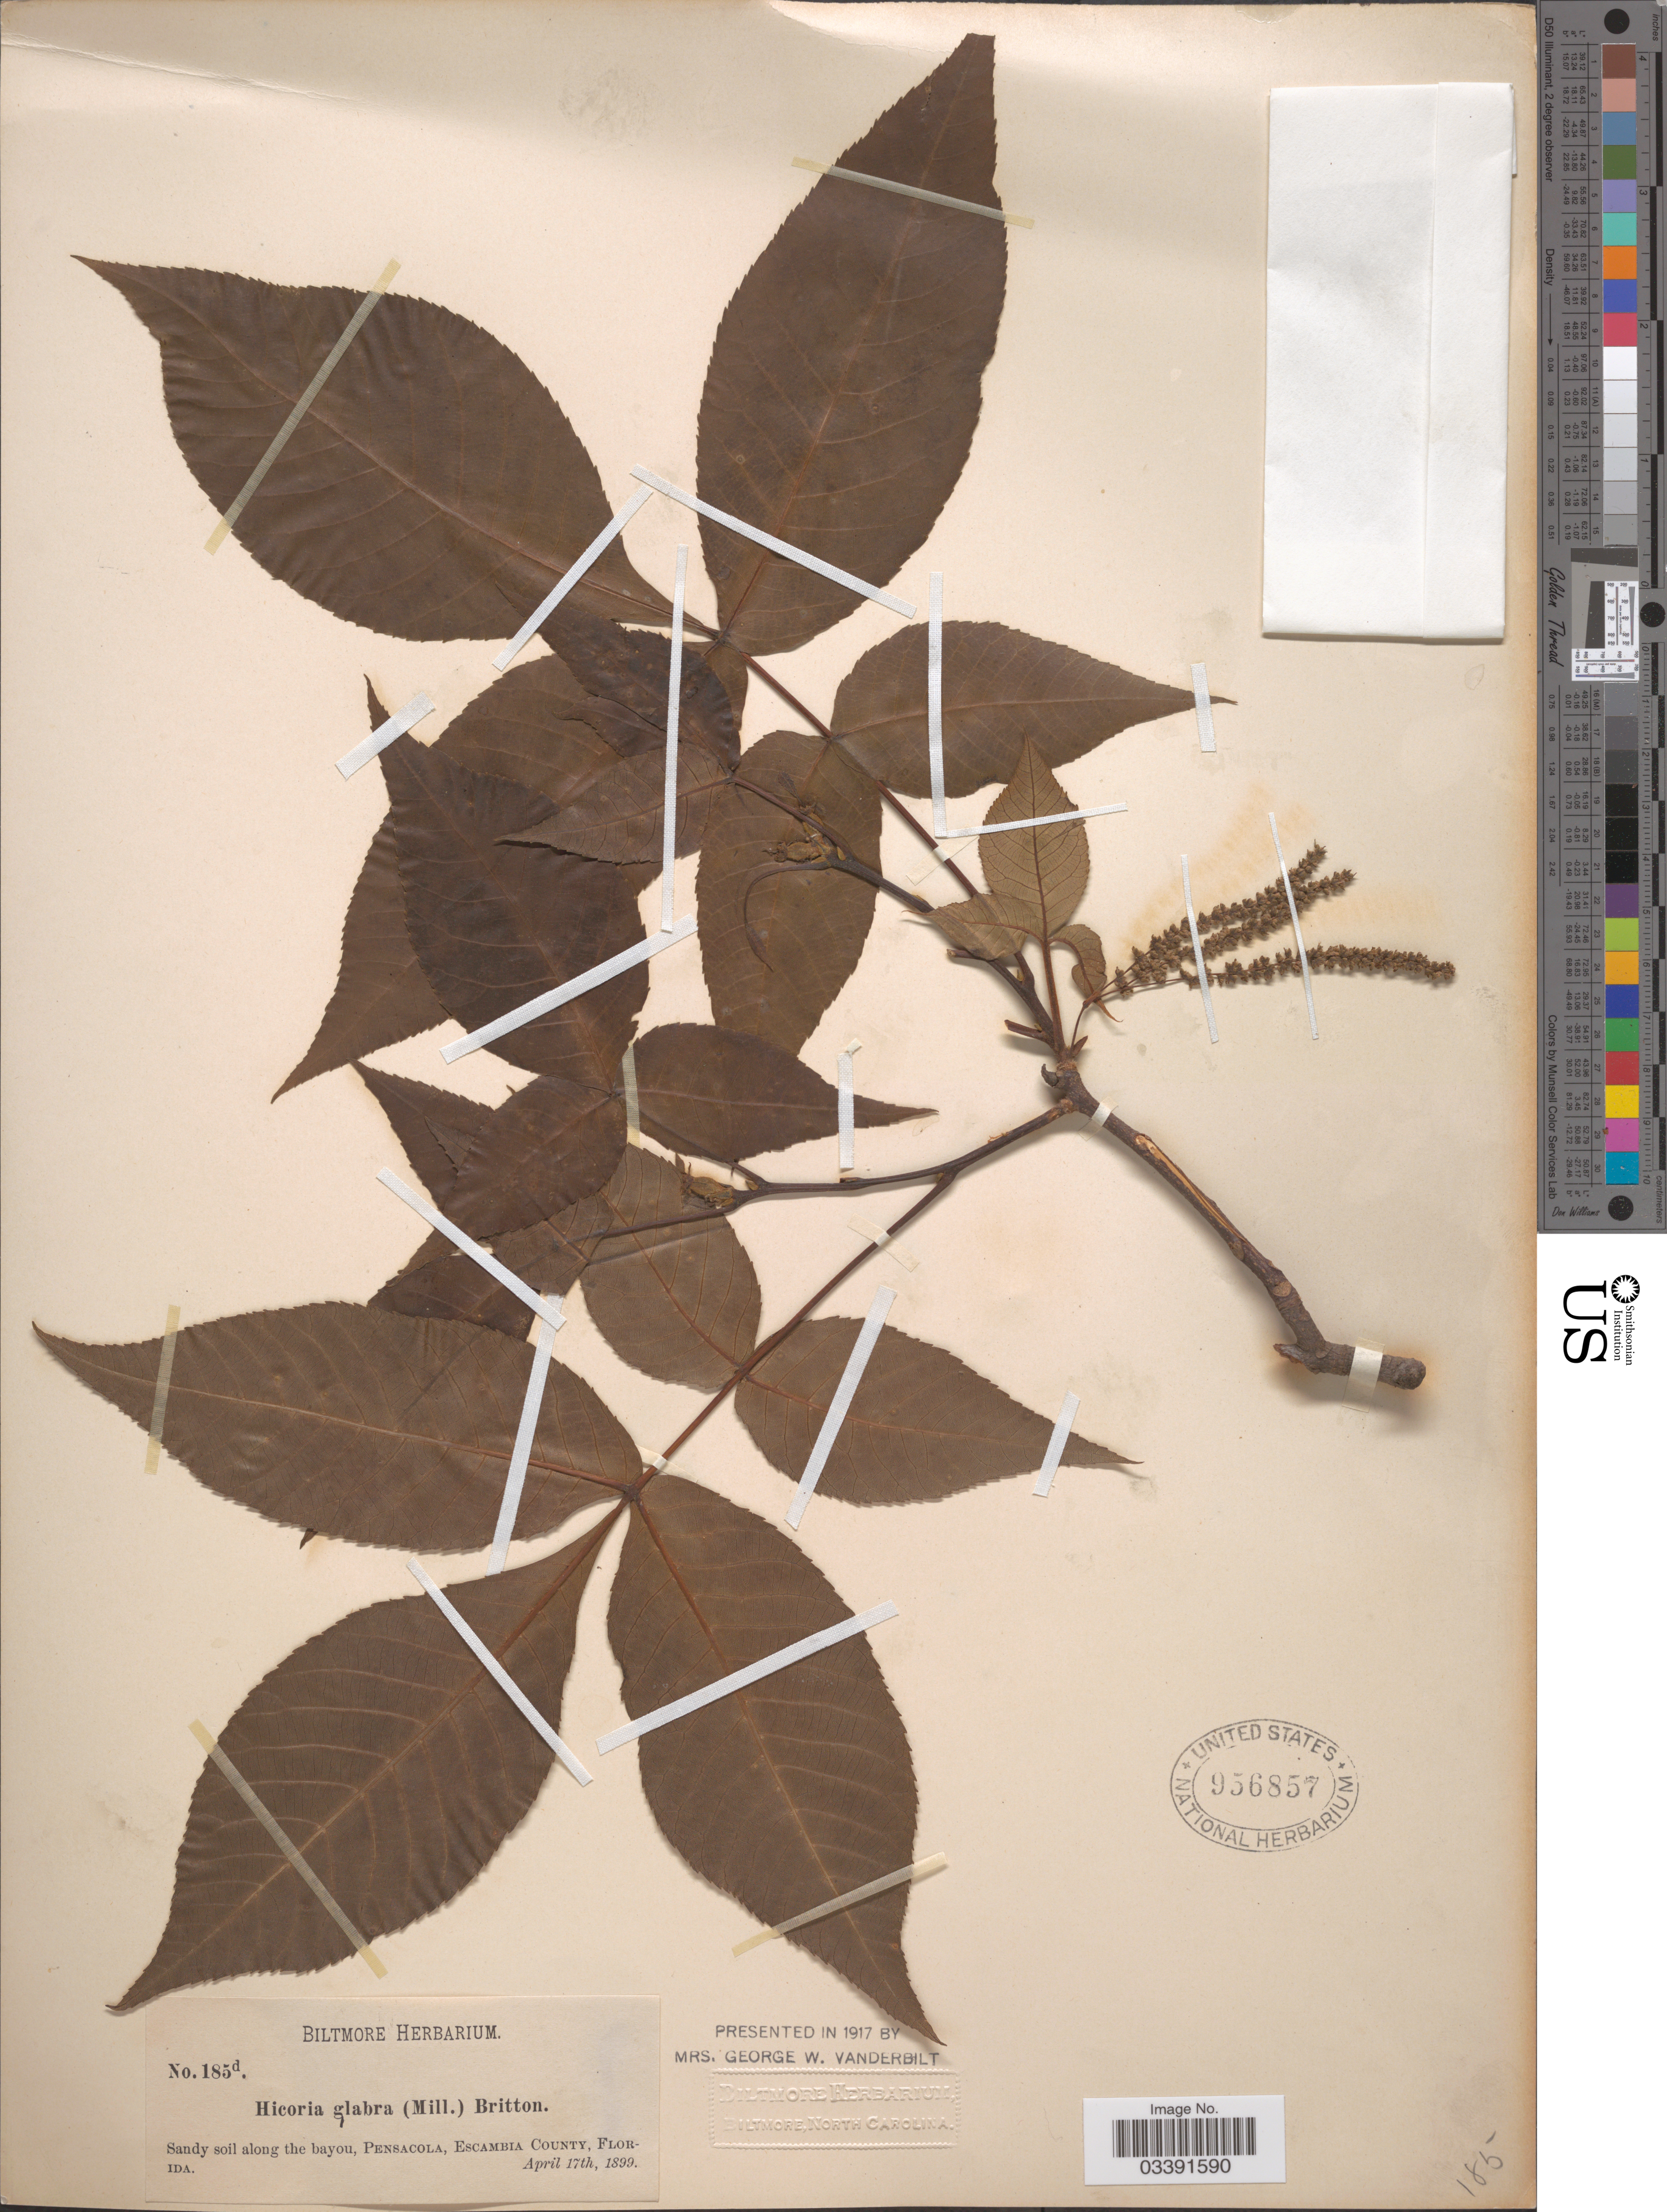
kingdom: Plantae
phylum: Tracheophyta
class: Magnoliopsida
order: Fagales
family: Juglandaceae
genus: Carya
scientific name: Carya glabra var. glabra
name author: (Mill.) Sweet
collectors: ex herb. Biltmore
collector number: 185d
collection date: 1899-04-17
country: United States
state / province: Florida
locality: Pensacola, Escambia County.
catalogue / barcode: US 956857